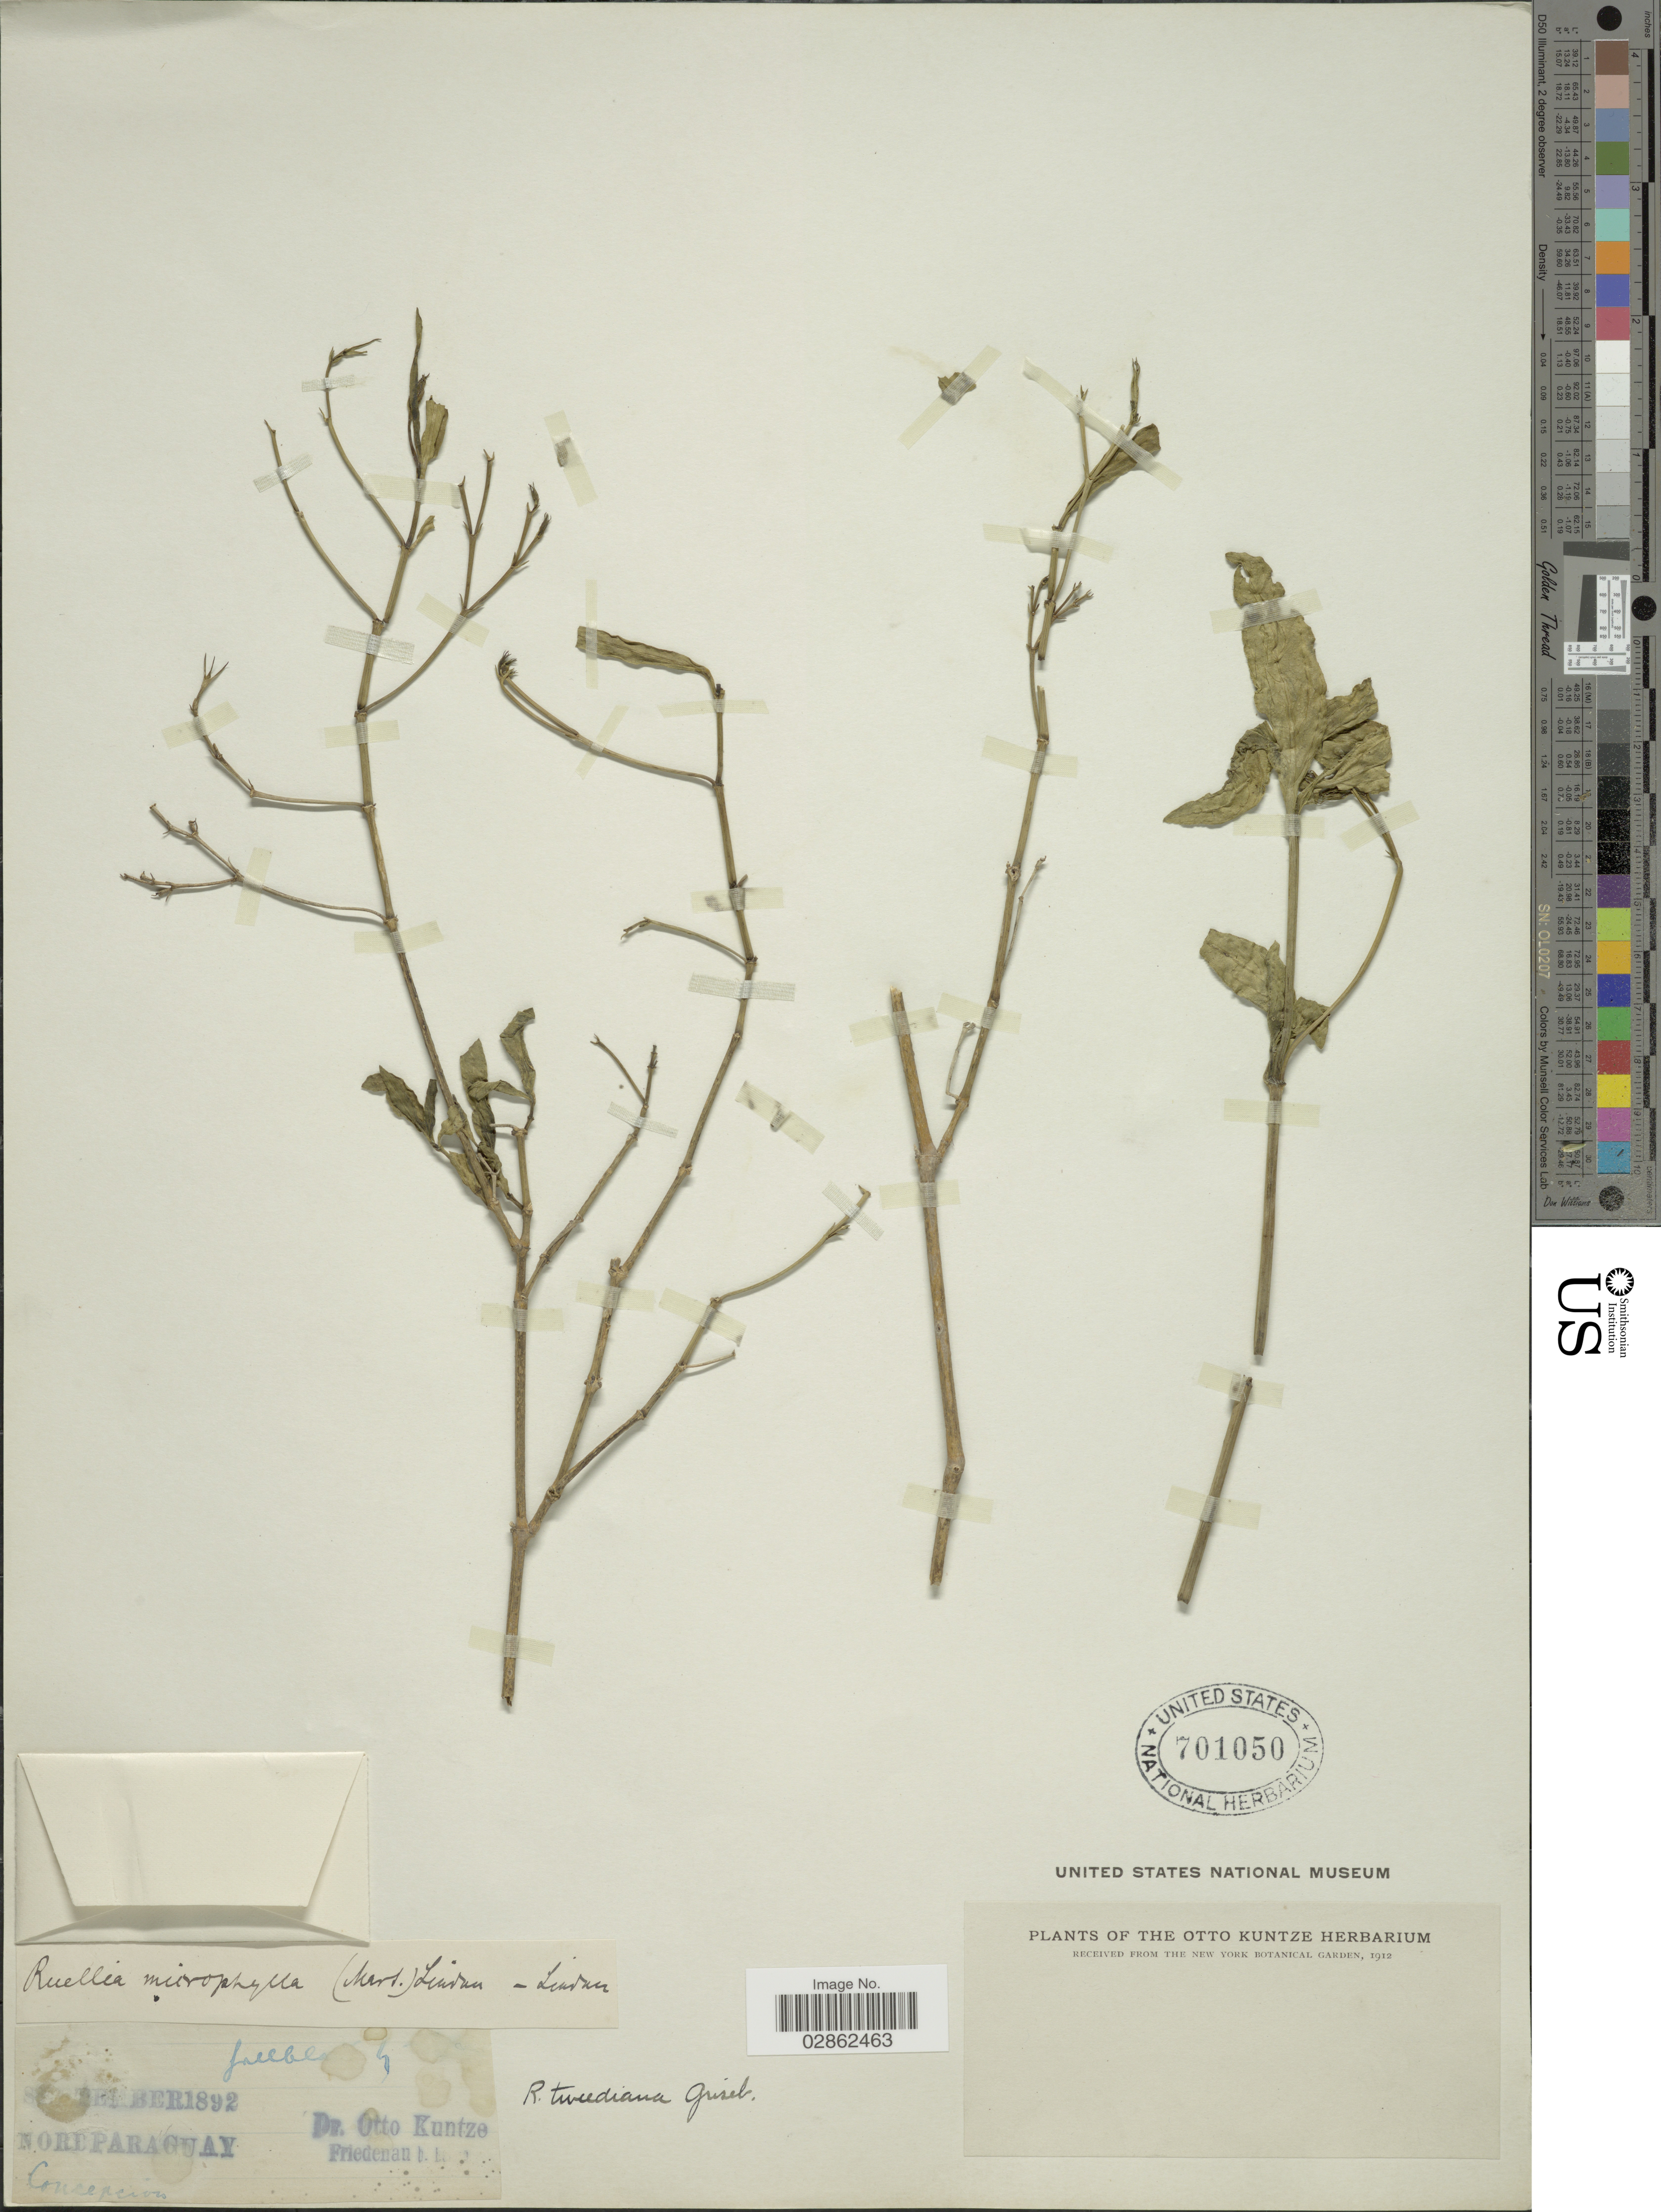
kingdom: Plantae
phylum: Tracheophyta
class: Magnoliopsida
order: Lamiales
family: Acanthaceae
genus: Ruellia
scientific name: Ruellia tweediana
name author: Griseb.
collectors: C.E.O. Kuntze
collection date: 1892-09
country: Paraguay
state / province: Concepcion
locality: Nord Paraguay.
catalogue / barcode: US 701050